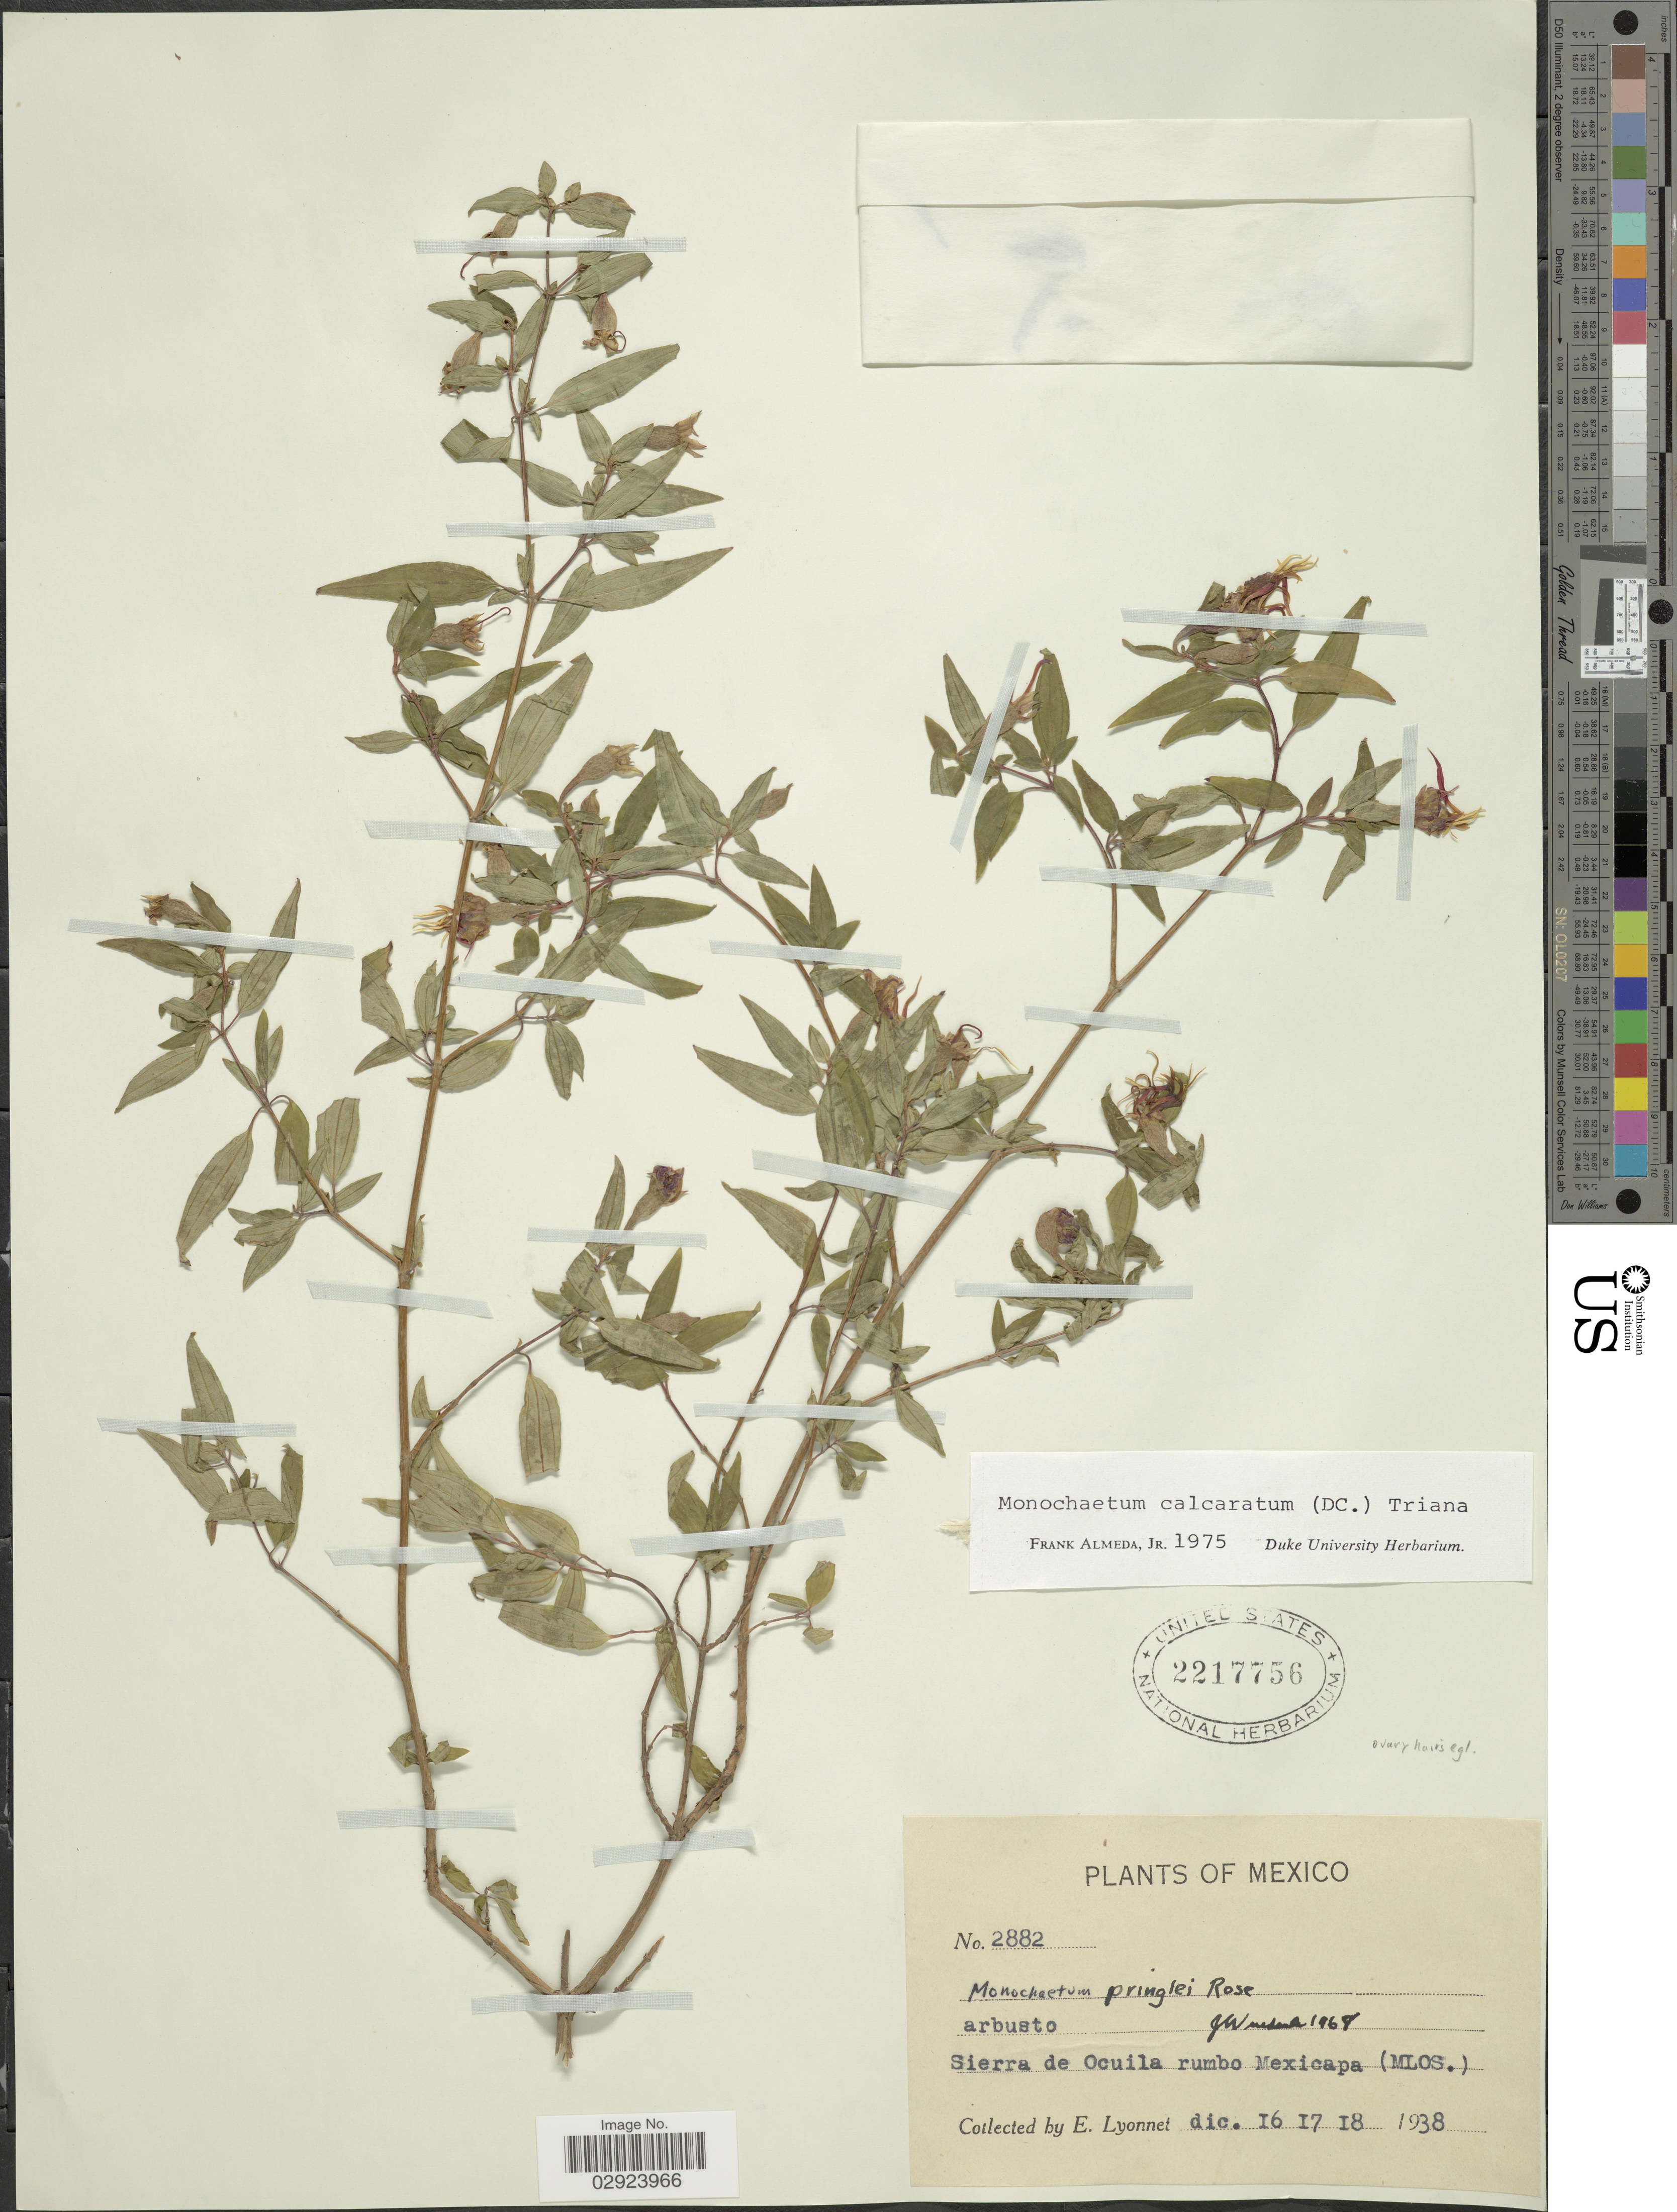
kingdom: Plantae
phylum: Tracheophyta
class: Magnoliopsida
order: Myrtales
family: Melastomataceae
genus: Monochaetum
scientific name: Monochaetum calcaratum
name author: (DC.) Triana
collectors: E. Lyonnet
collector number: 2882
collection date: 1938-12-16/1938-12-18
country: Mexico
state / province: Morelos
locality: Sierra de Ocuila rumbo Mexicapa (MLOS.)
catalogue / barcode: US 2217756